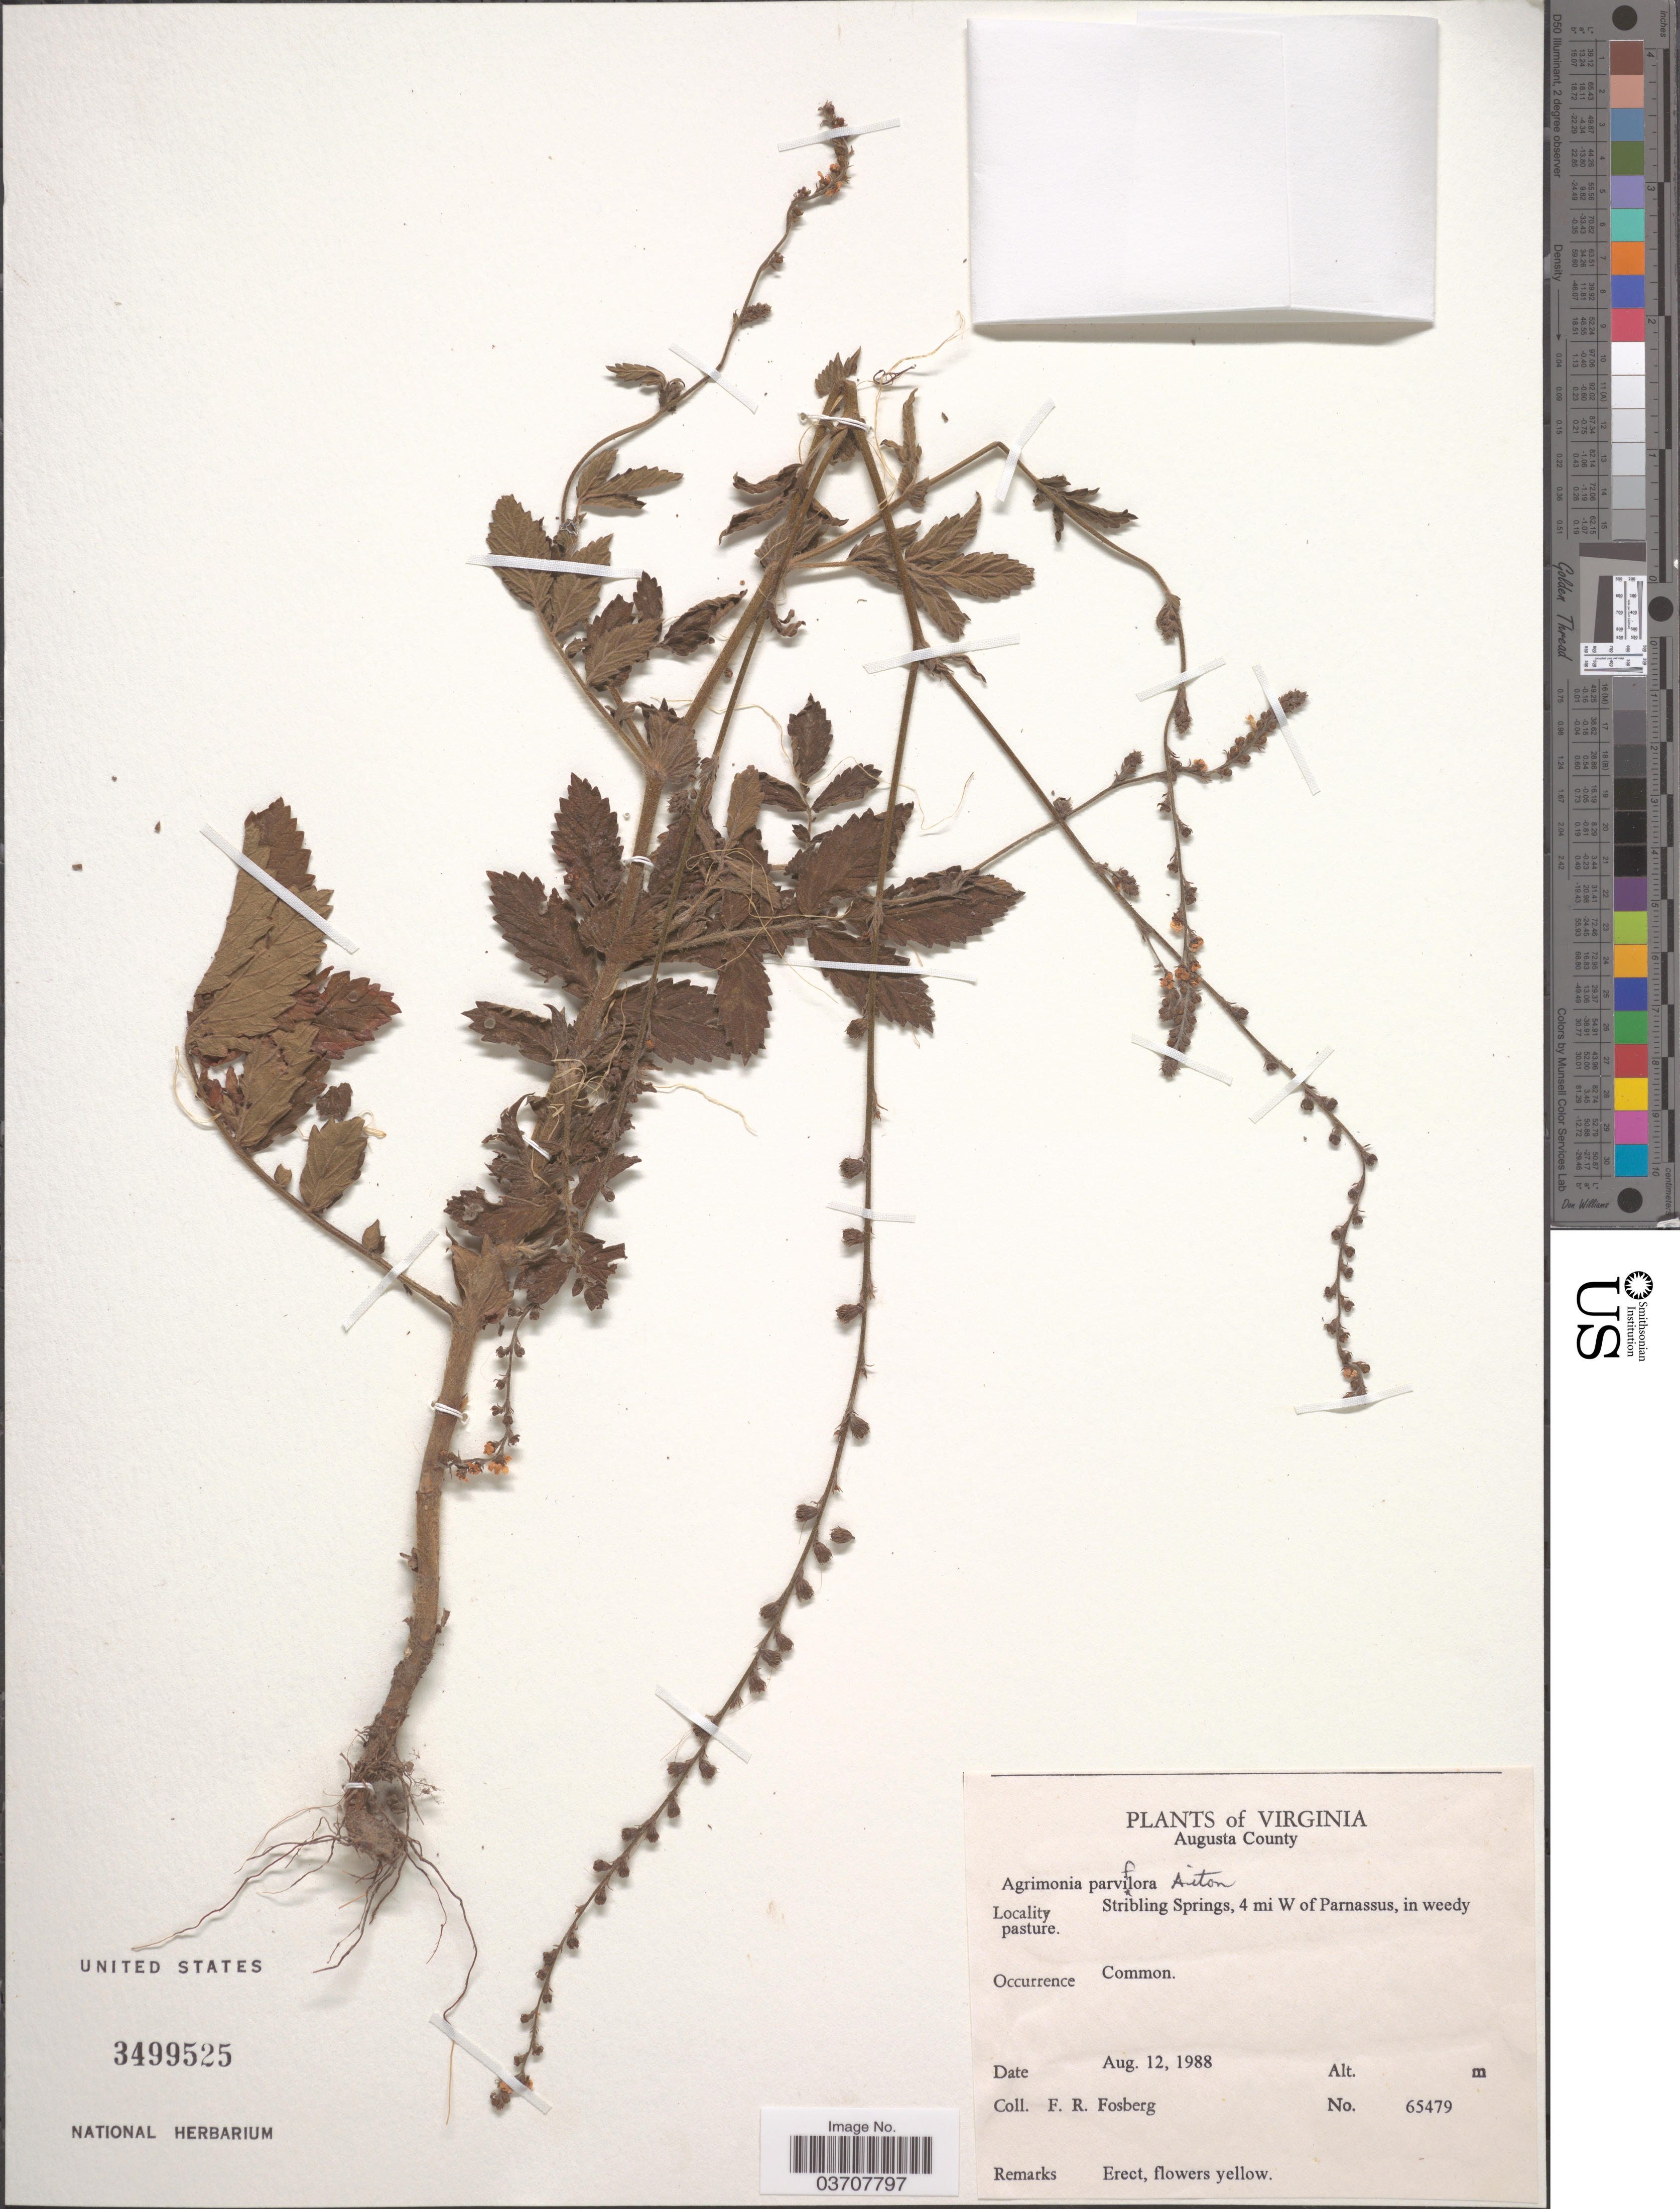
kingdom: Plantae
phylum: Tracheophyta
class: Magnoliopsida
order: Rosales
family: Rosaceae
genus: Agrimonia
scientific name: Agrimonia parviflora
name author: Aiton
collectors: F. R. Fosberg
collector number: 65479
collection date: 1988-08-12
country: United States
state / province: Virginia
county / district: Augusta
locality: Augusta County. Stribling Springs, 4 mi. W of Parnassus.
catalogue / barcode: US 3499525